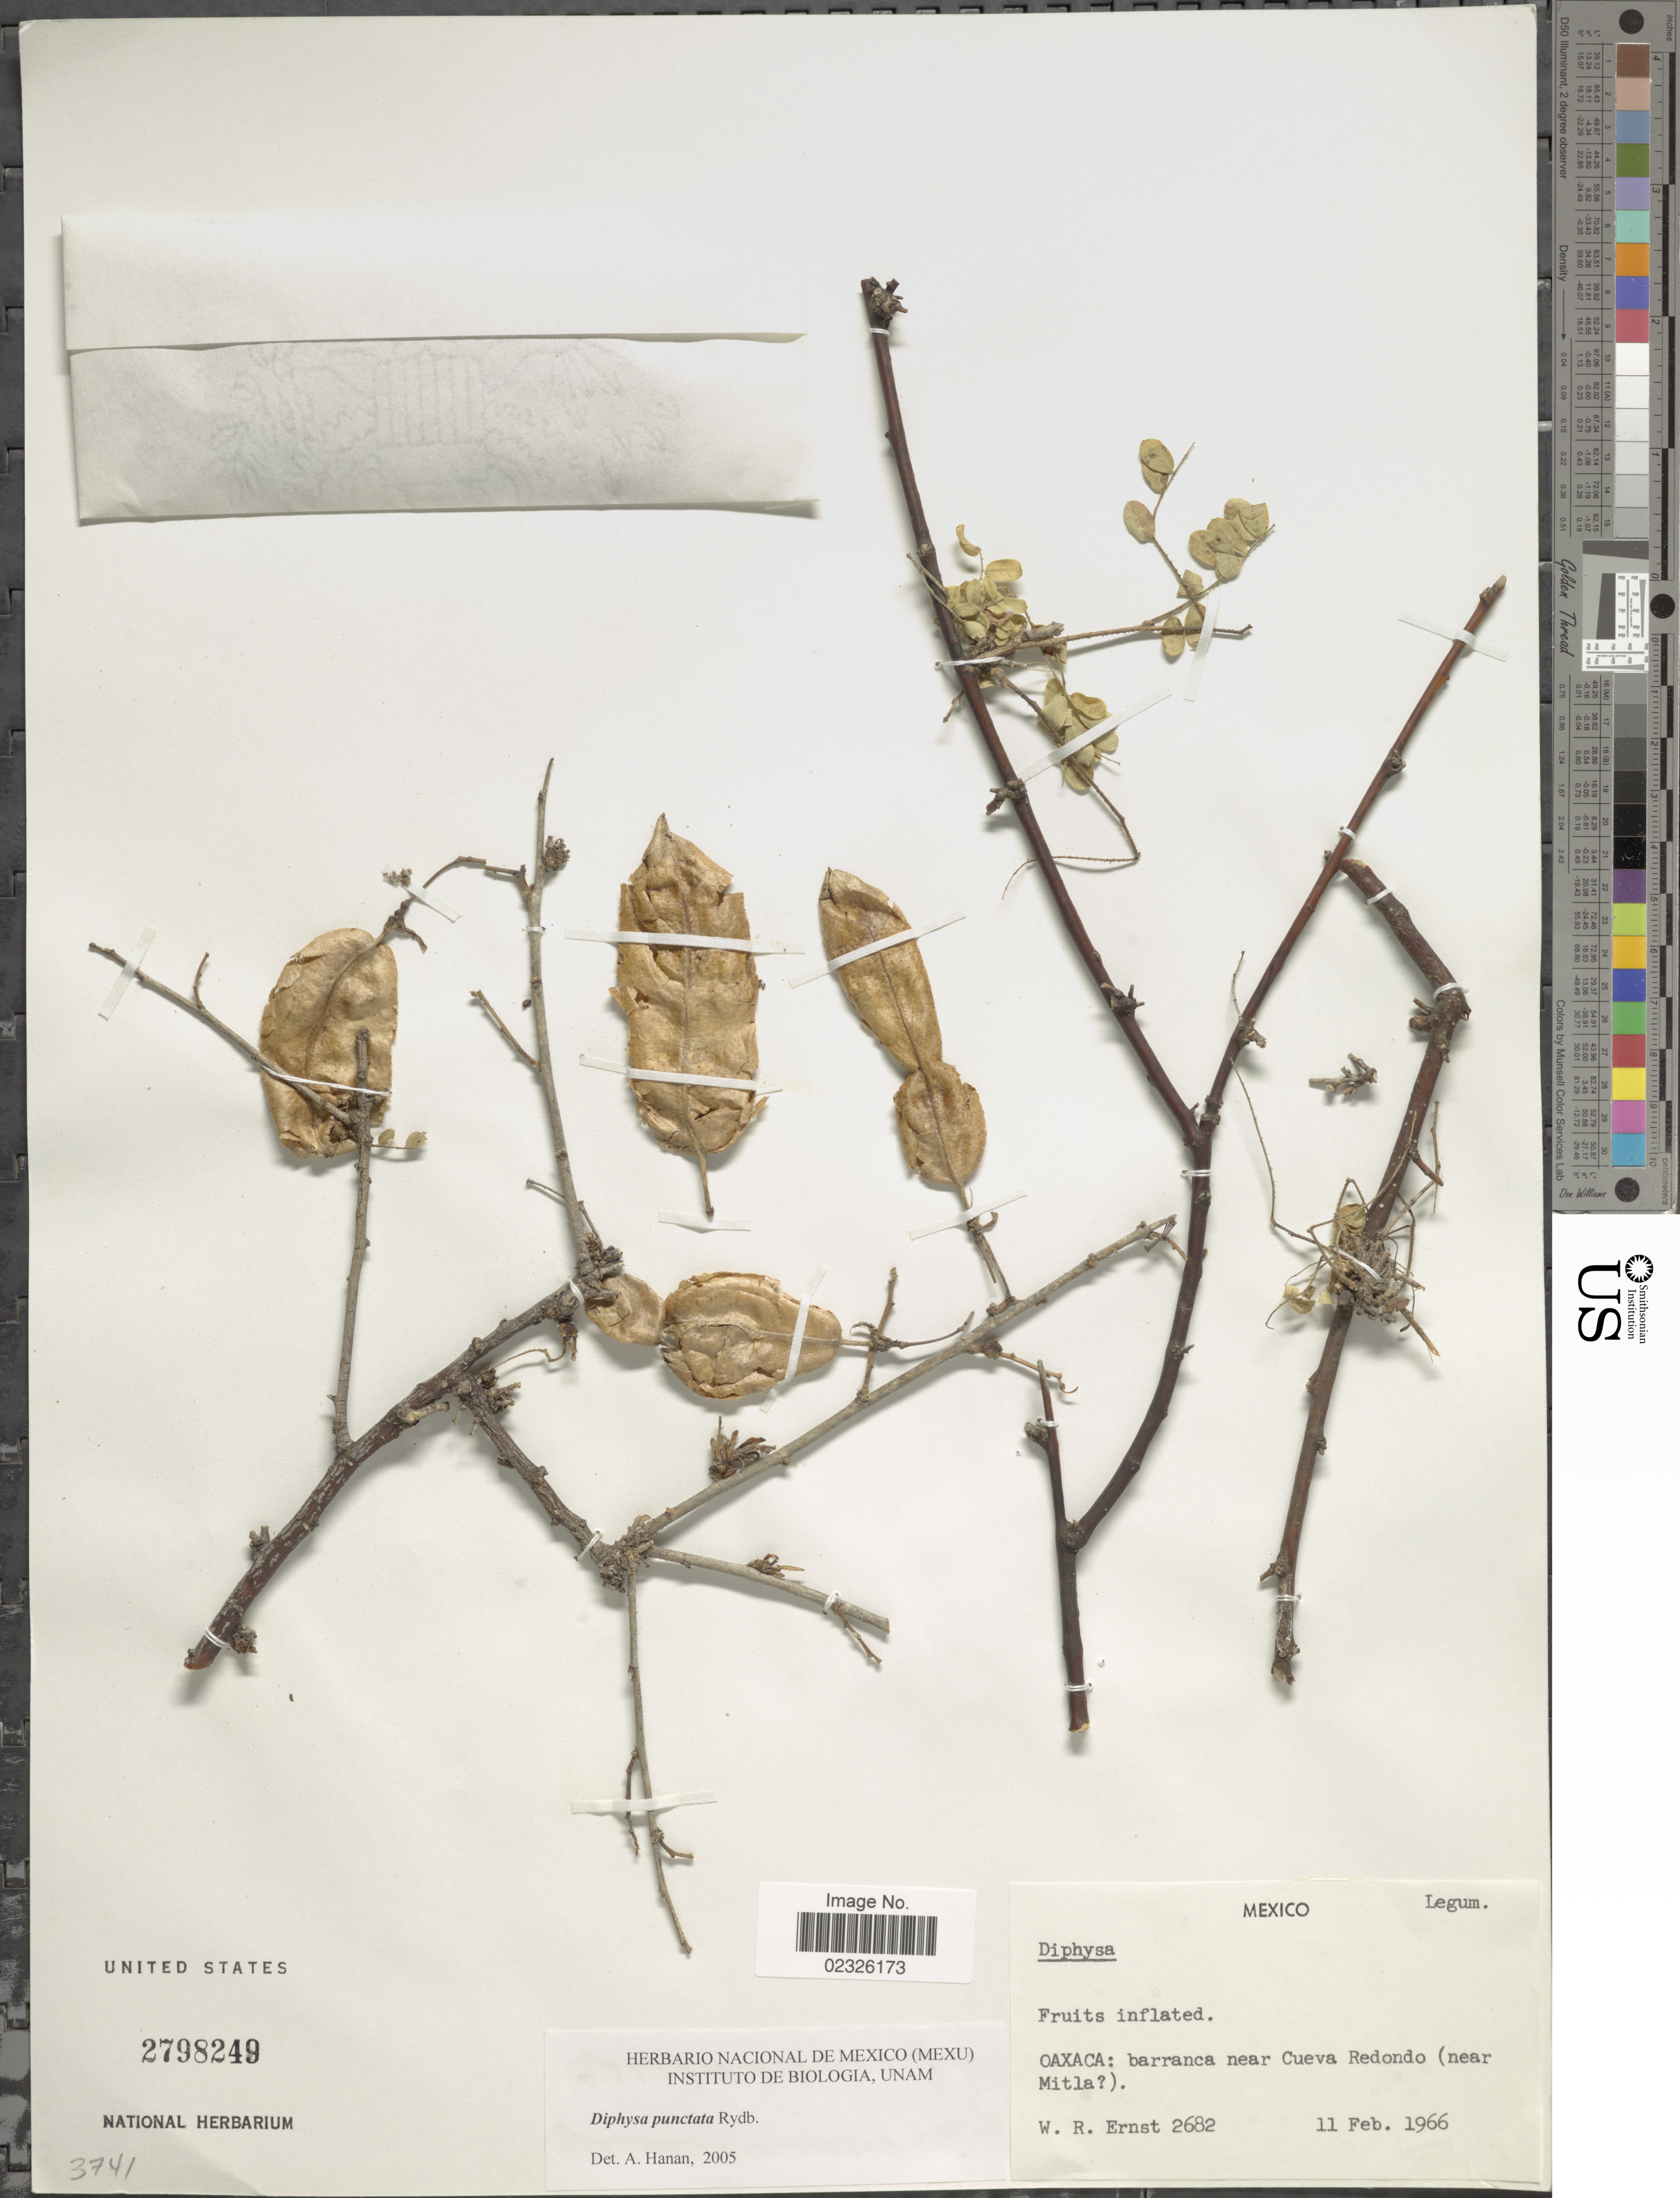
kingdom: Plantae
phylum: Tracheophyta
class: Magnoliopsida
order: Fabales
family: Fabaceae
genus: Diphysa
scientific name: Diphysa punctata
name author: Rydb.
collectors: W. R. Ernst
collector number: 2682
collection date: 1966-02-11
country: Mexico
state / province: Oaxaca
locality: Barranca near Cueva Redonda (near Mitla [unsure placement])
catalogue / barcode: US 2798249